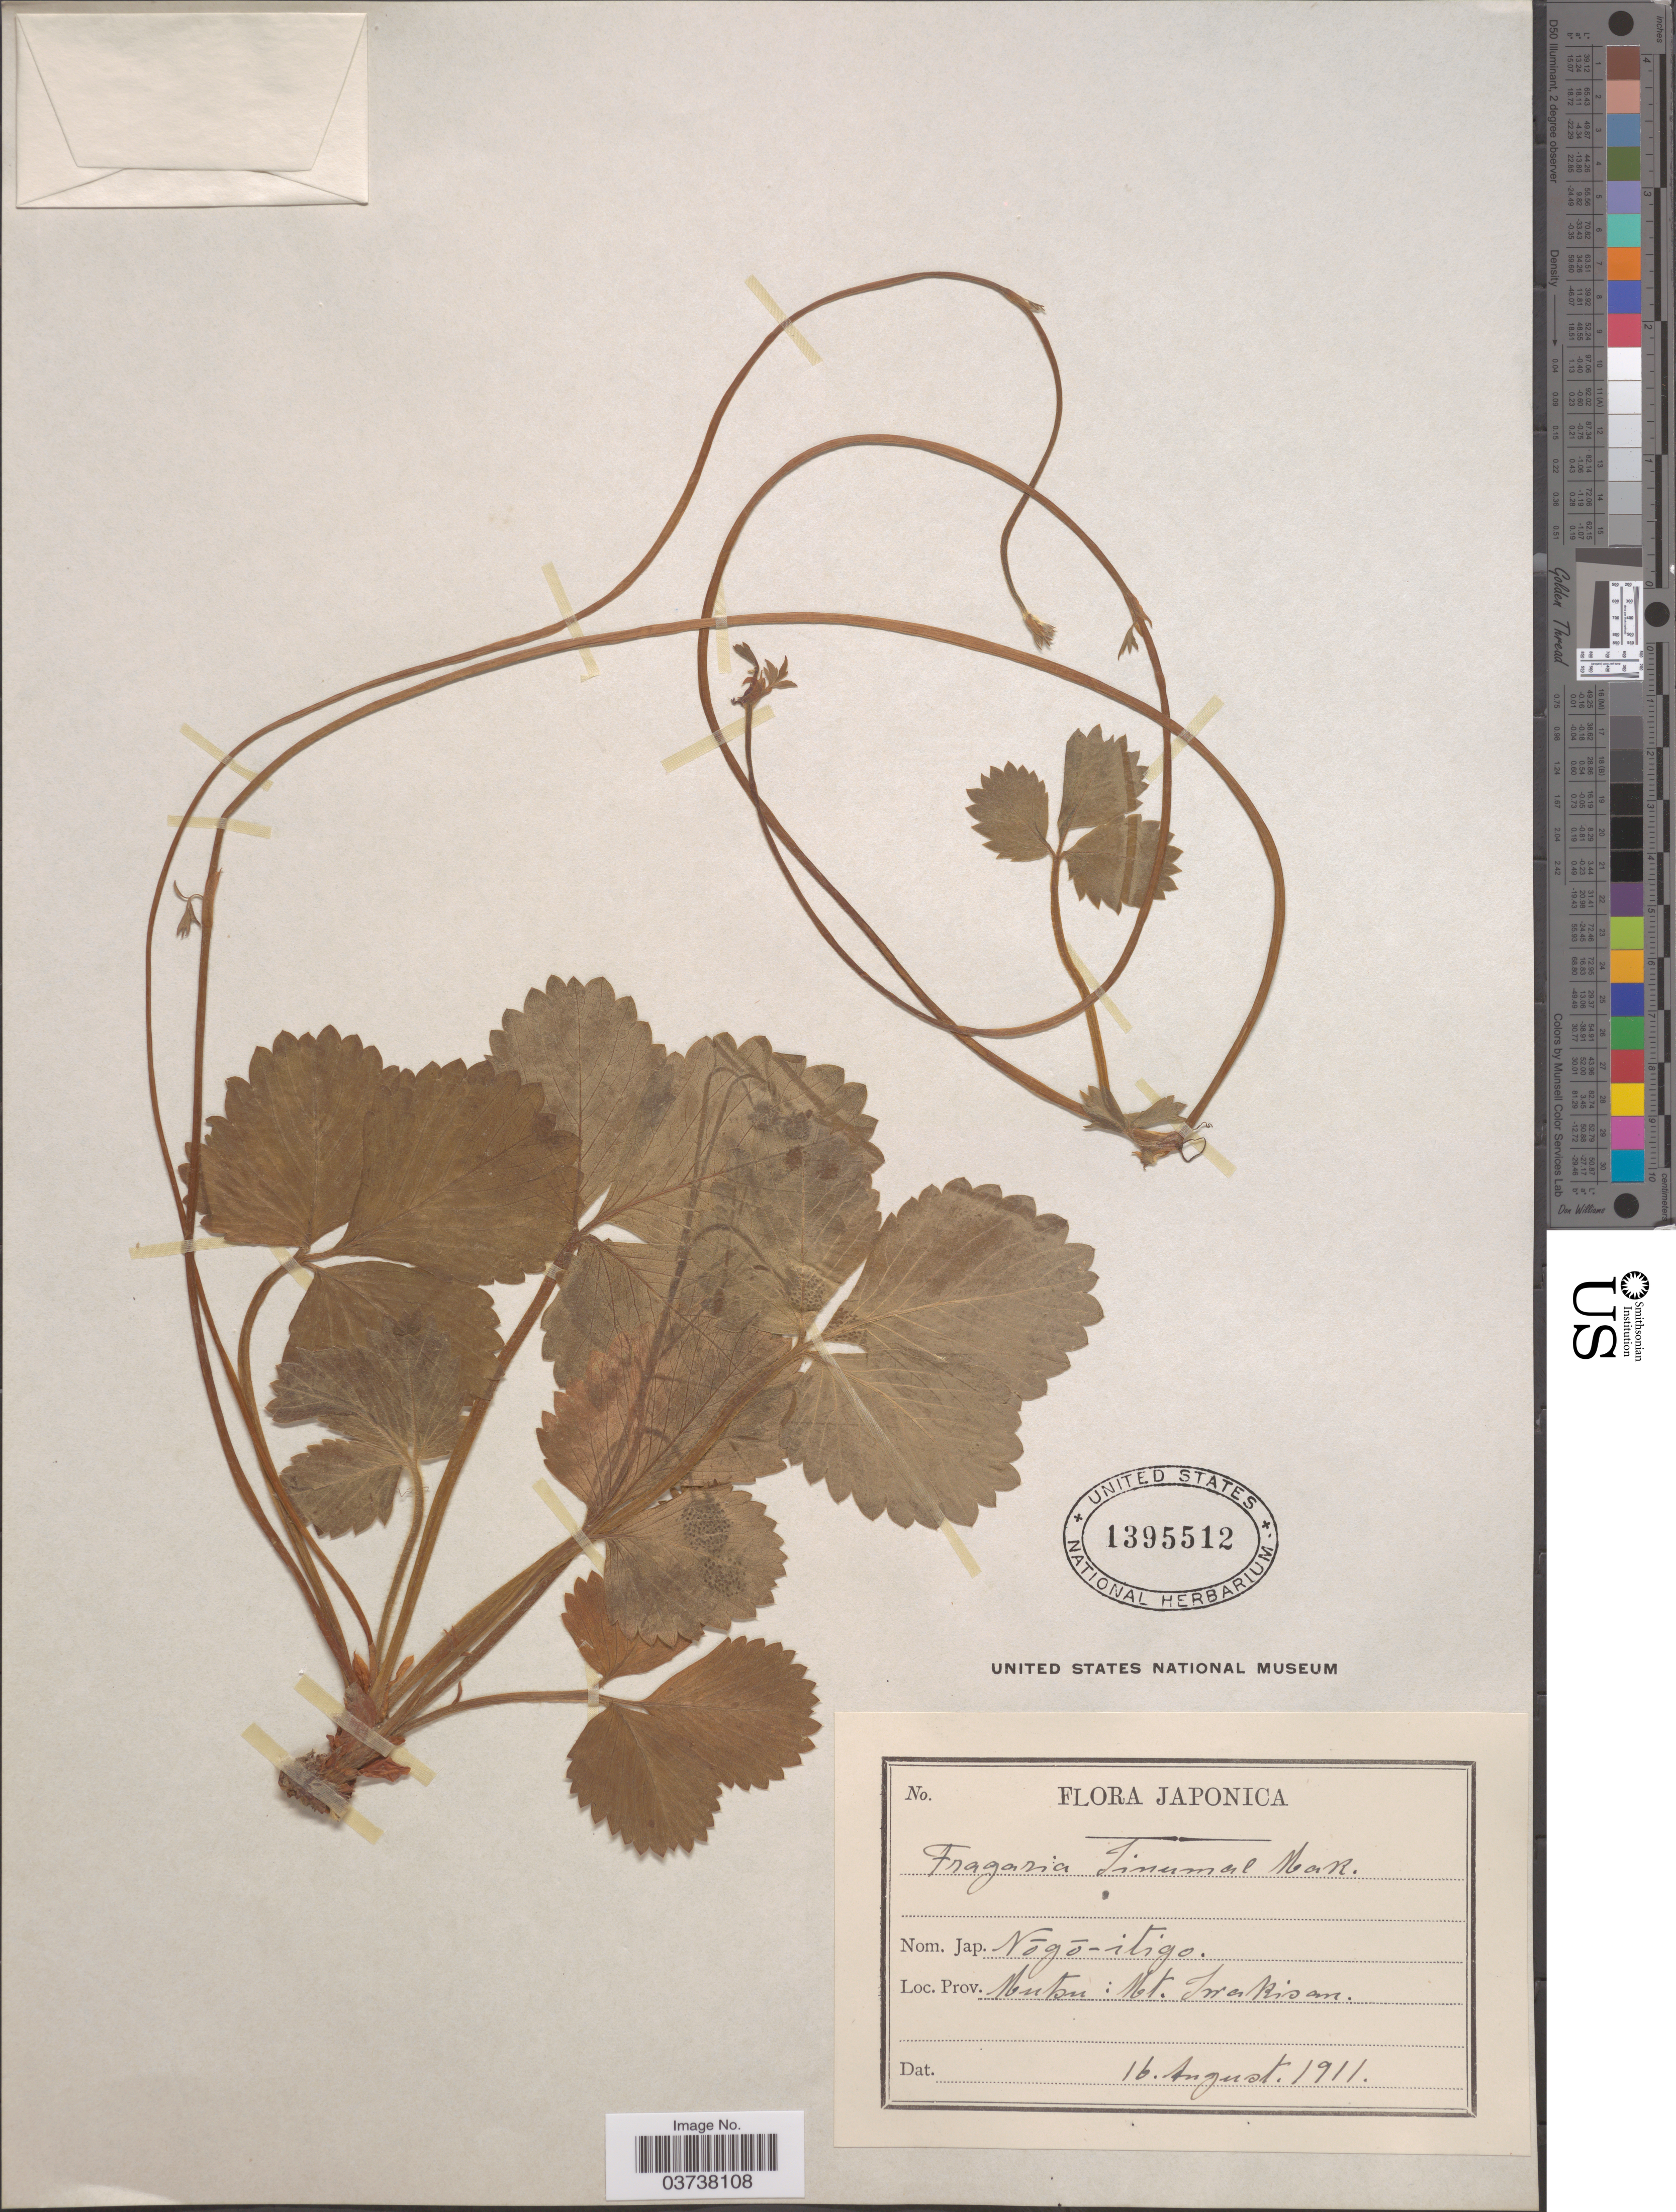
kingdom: Plantae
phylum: Tracheophyta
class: Magnoliopsida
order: Rosales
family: Rosaceae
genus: Fragaria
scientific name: Fragaria iinumae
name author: Makino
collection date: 1911-08-16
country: Japan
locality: Prov. Mutsu: Mt. Iwakisan.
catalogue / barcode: US 1395512